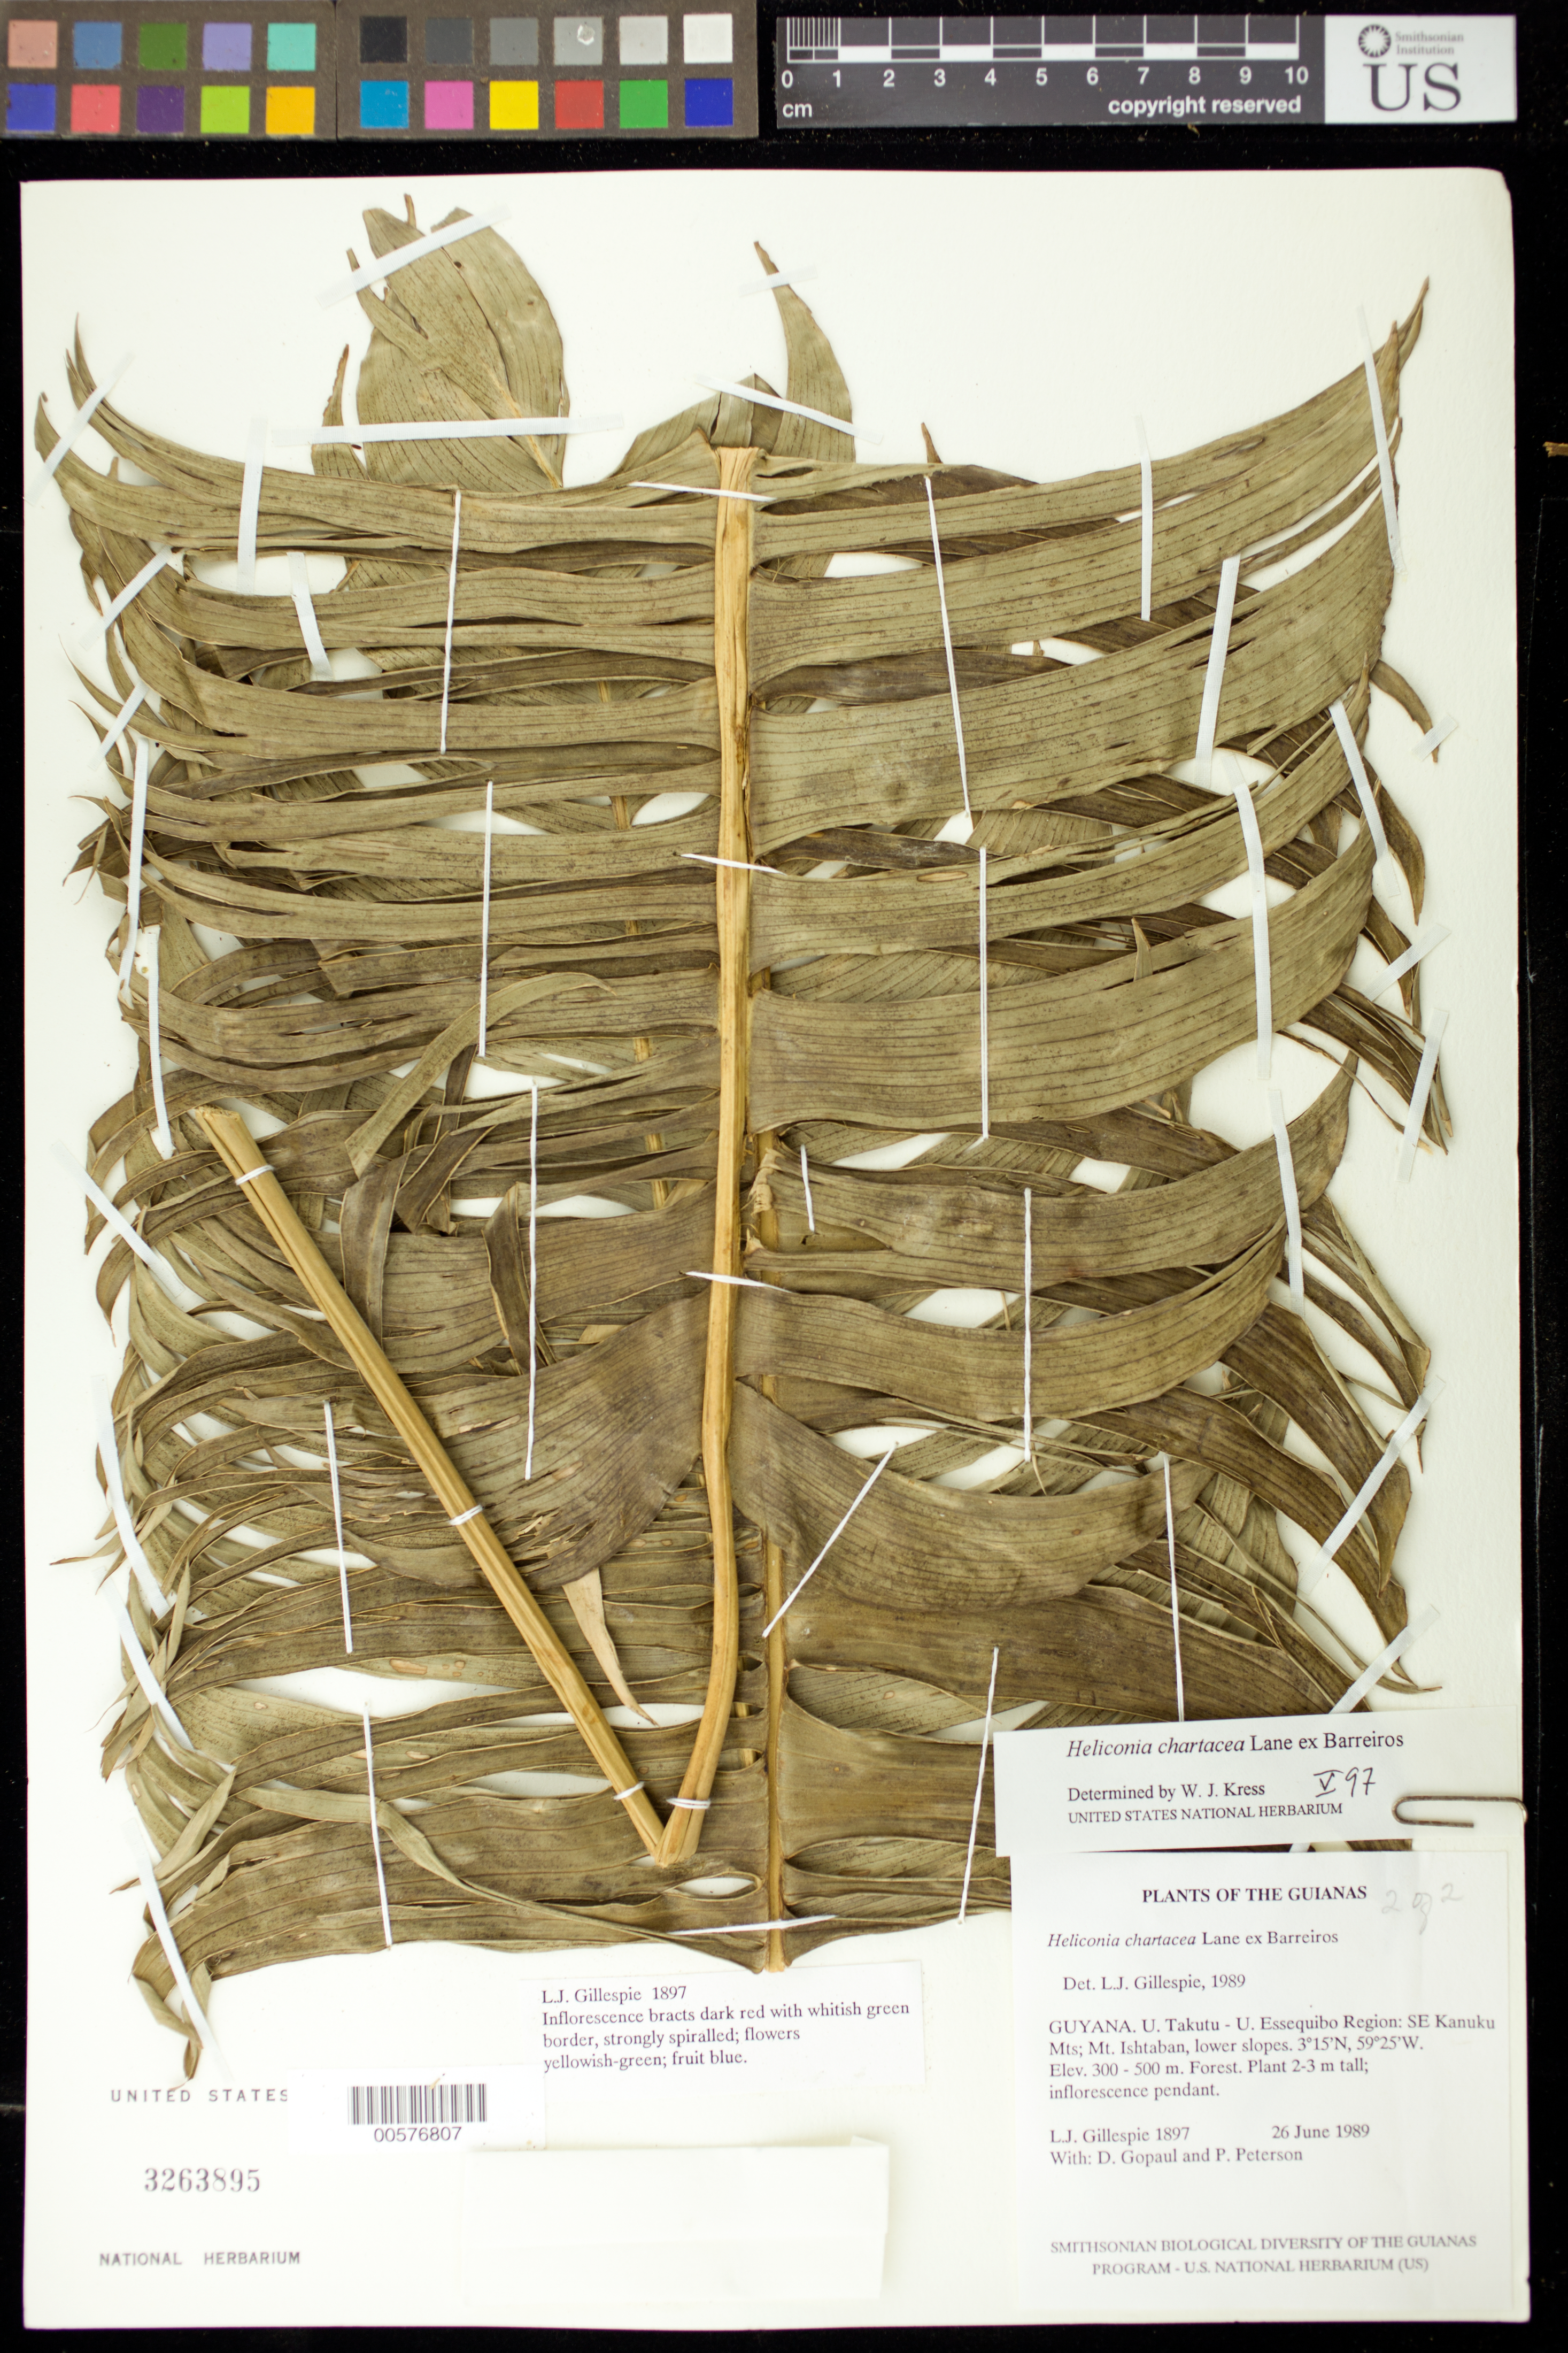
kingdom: Plantae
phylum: Tracheophyta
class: Liliopsida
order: Zingiberales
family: Heliconiaceae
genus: Heliconia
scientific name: Heliconia chartacea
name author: Lane ex Barreiros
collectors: L. J. Gillespie, D. Gopaul & P. M. Peterson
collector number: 1897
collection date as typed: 26 June 1989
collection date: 1989-06-26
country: Guyana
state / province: U. Takutu-U. Essequibo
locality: SE Kanuku Mts; Mt. Ishtaban, lower slopes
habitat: Forest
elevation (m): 300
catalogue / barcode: US 3263895